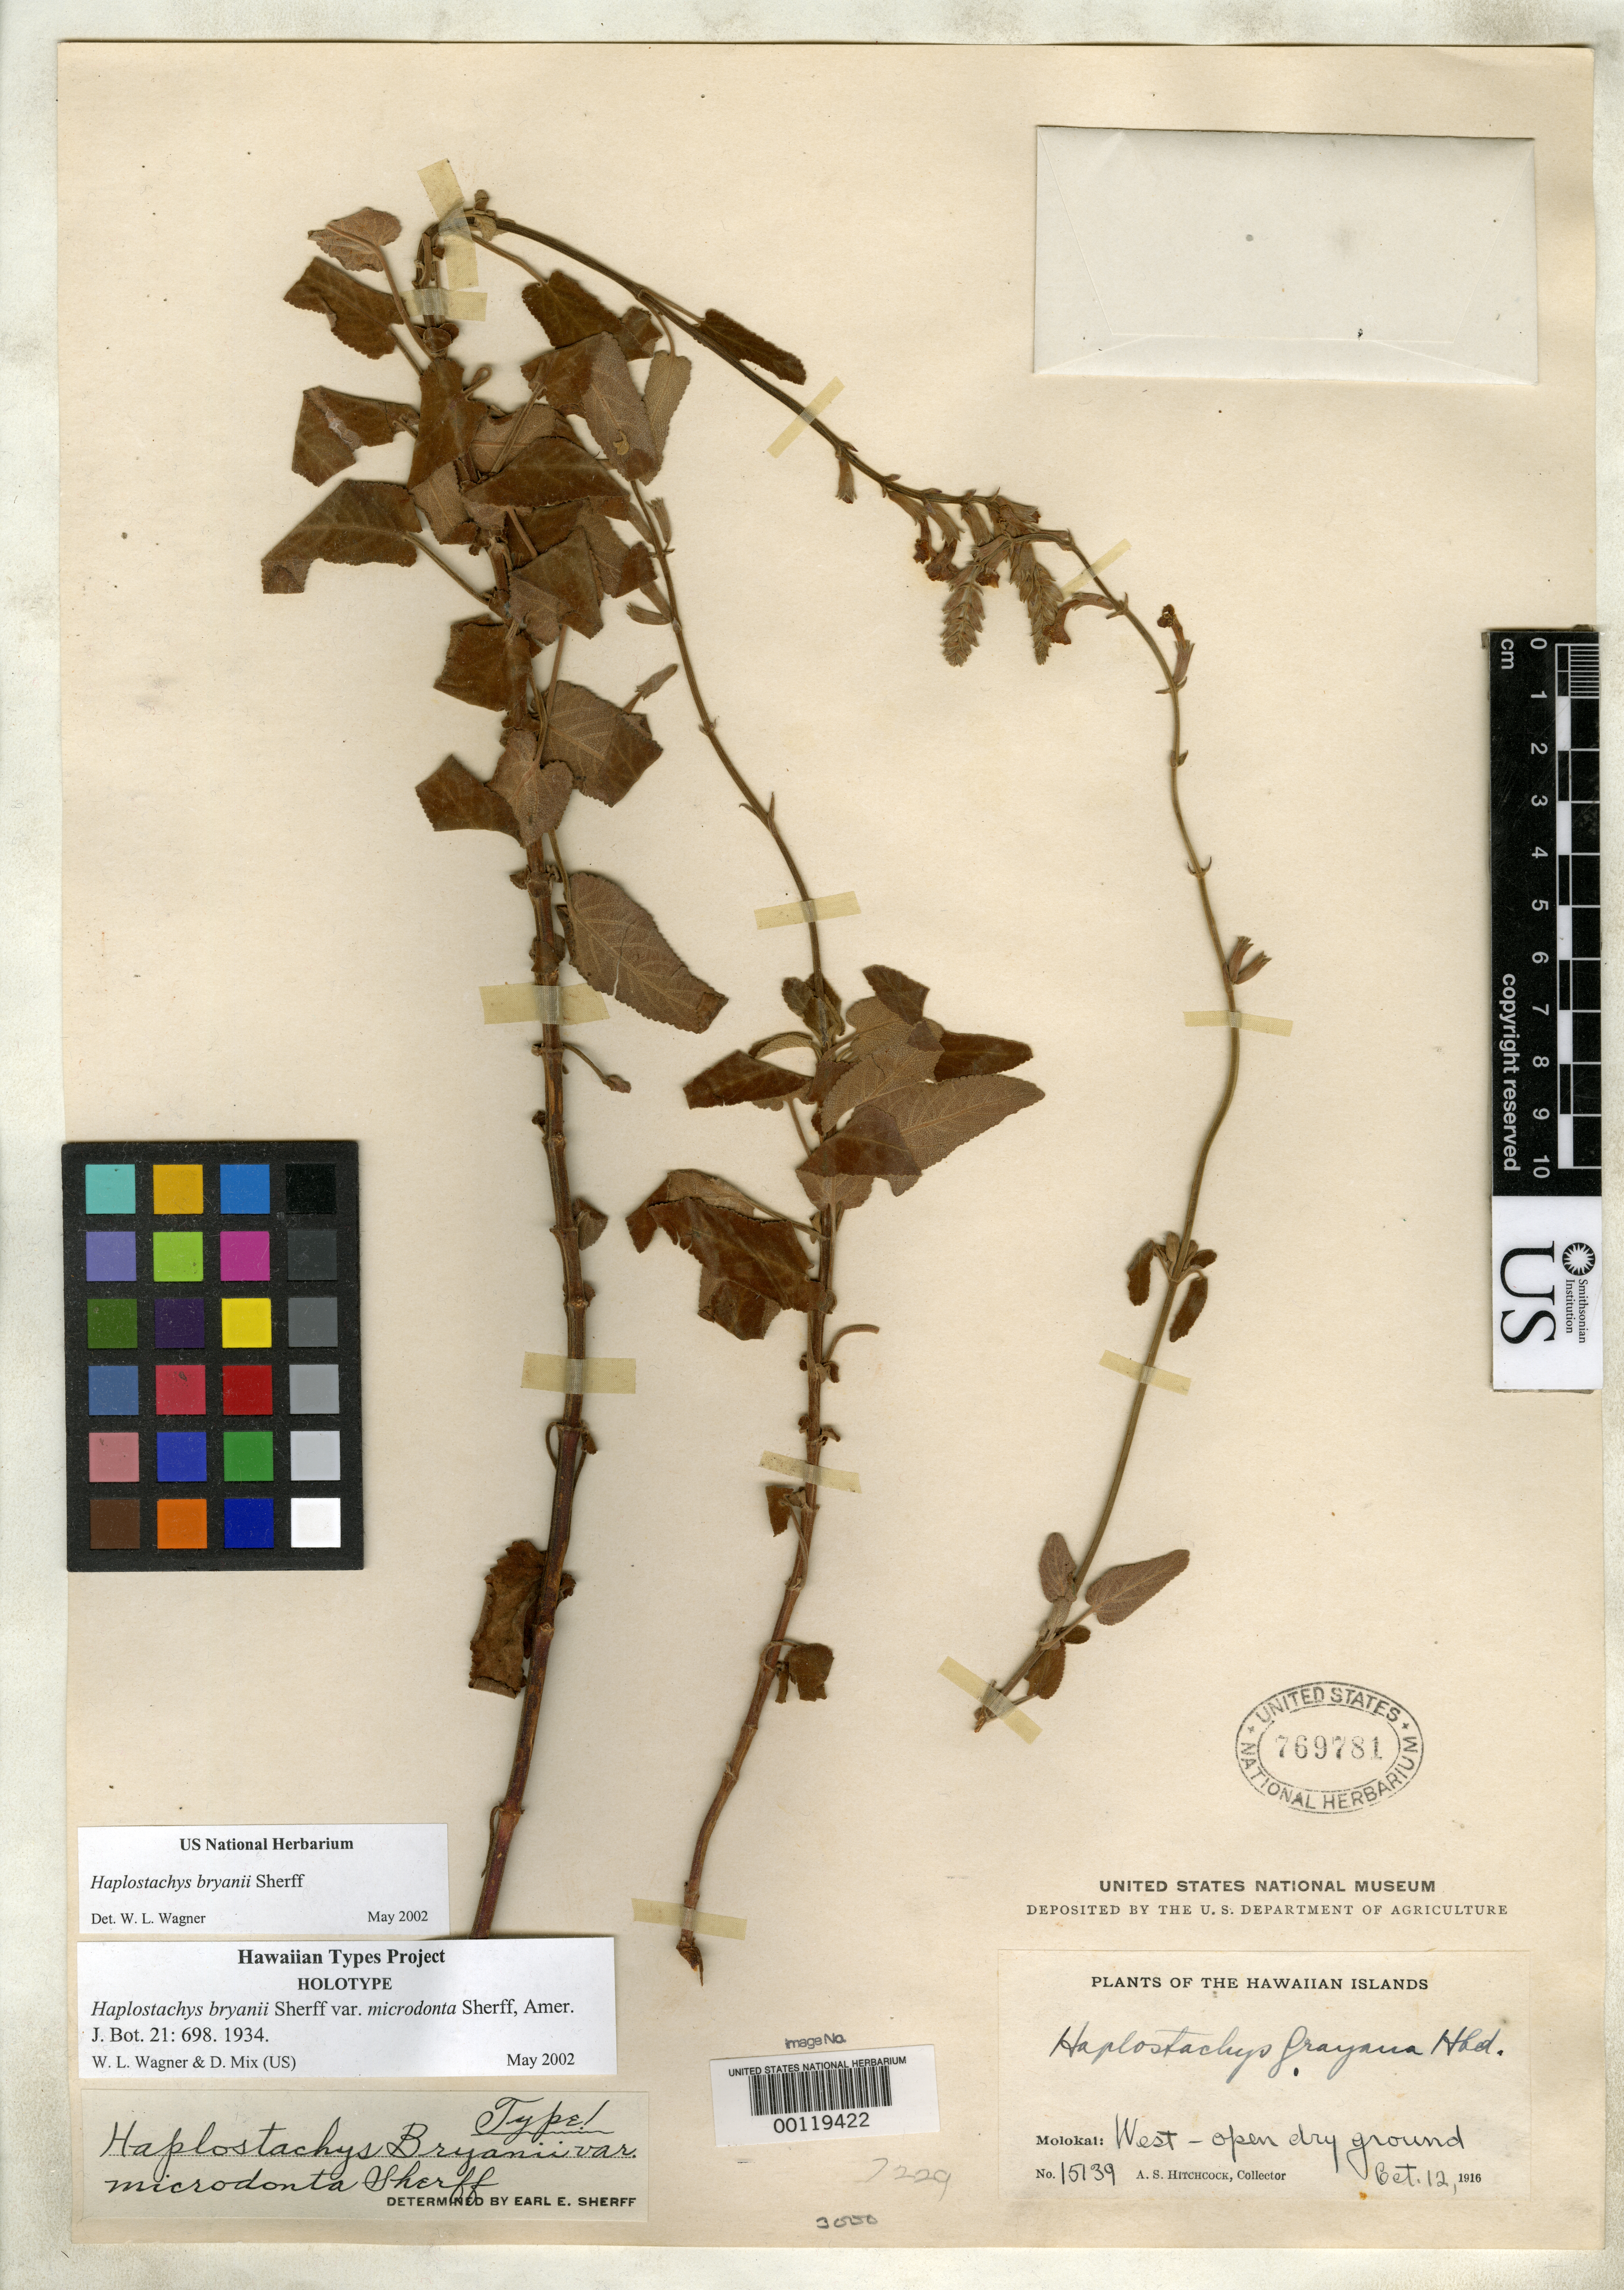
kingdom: Plantae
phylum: Tracheophyta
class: Magnoliopsida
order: Lamiales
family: Lamiaceae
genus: Haplostachys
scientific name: Haplostachys bryanii var. microdonta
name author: Sherff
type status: Holotype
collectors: A. S. Hitchcock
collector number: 15139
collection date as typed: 12 Oct 1916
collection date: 1916-10-12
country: United States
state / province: Hawaii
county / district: Maui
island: Moloka'i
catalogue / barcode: US 769781